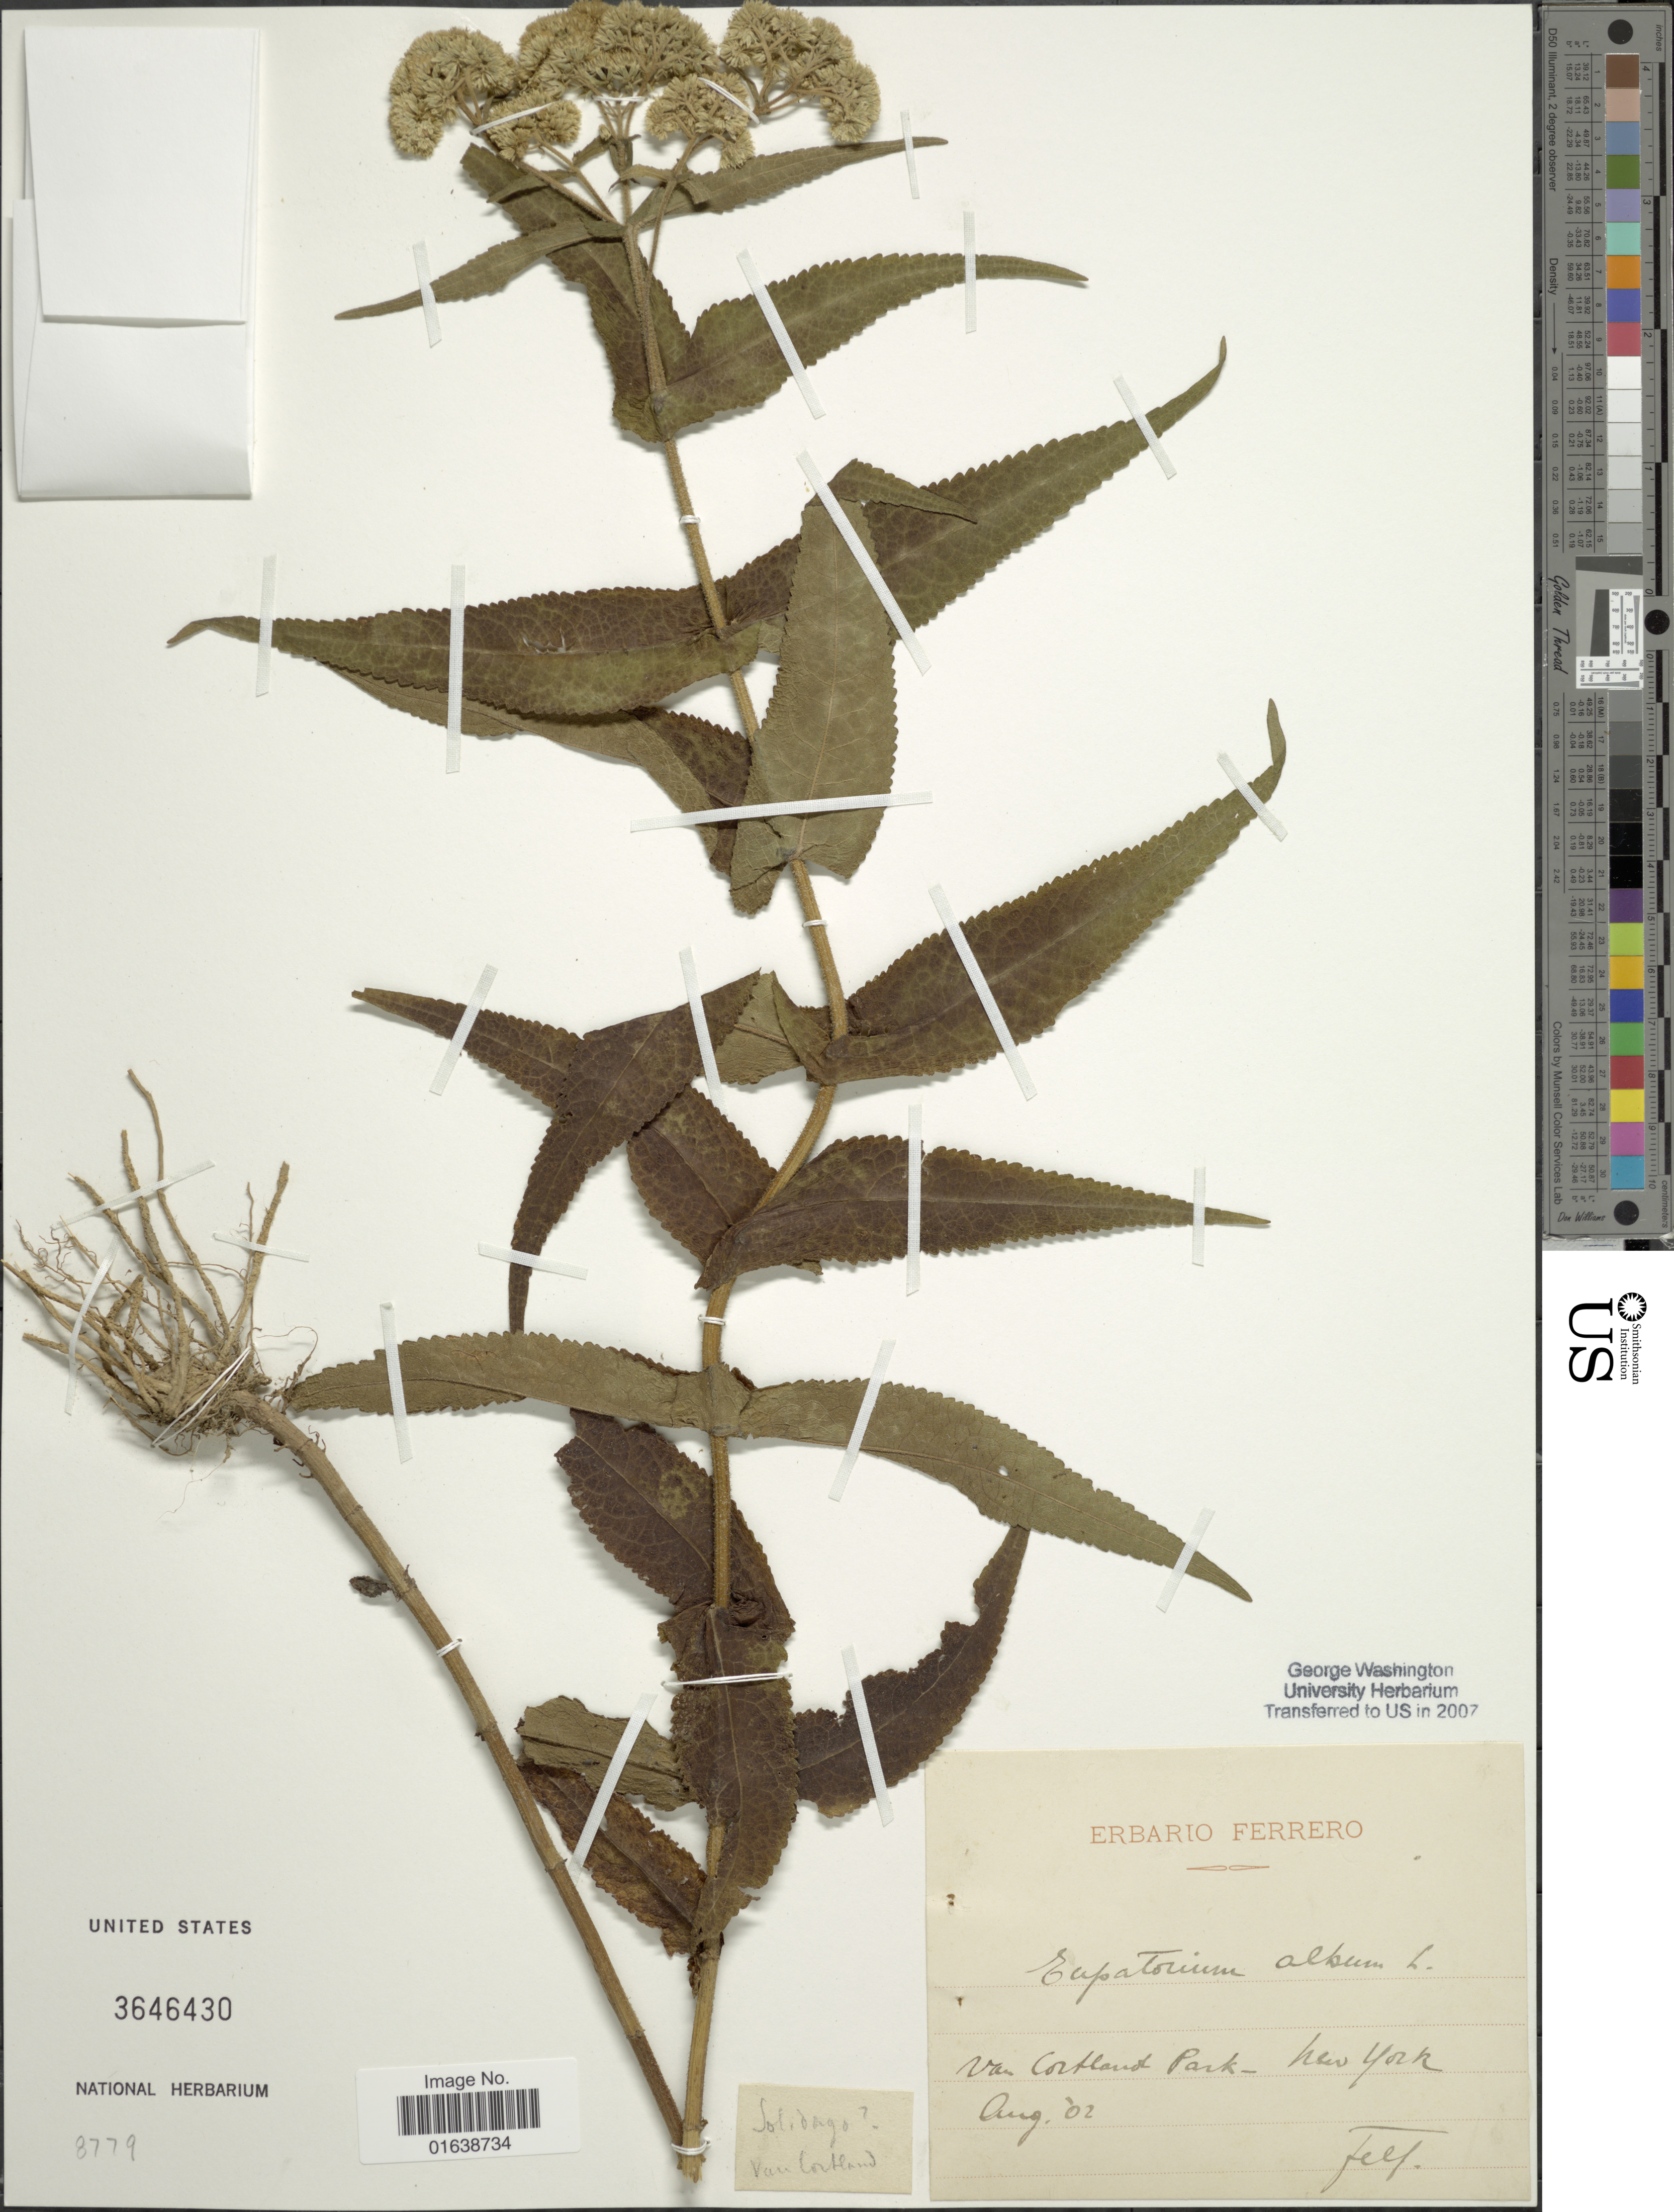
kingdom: Plantae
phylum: Tracheophyta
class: Magnoliopsida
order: Asterales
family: Asteraceae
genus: Eupatorium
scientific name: Eupatorium album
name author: L.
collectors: F. Ferrero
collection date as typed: Transcribed d/m/y: /8/2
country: United States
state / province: New York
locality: Van Cortland Park- New York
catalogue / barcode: US 3646430